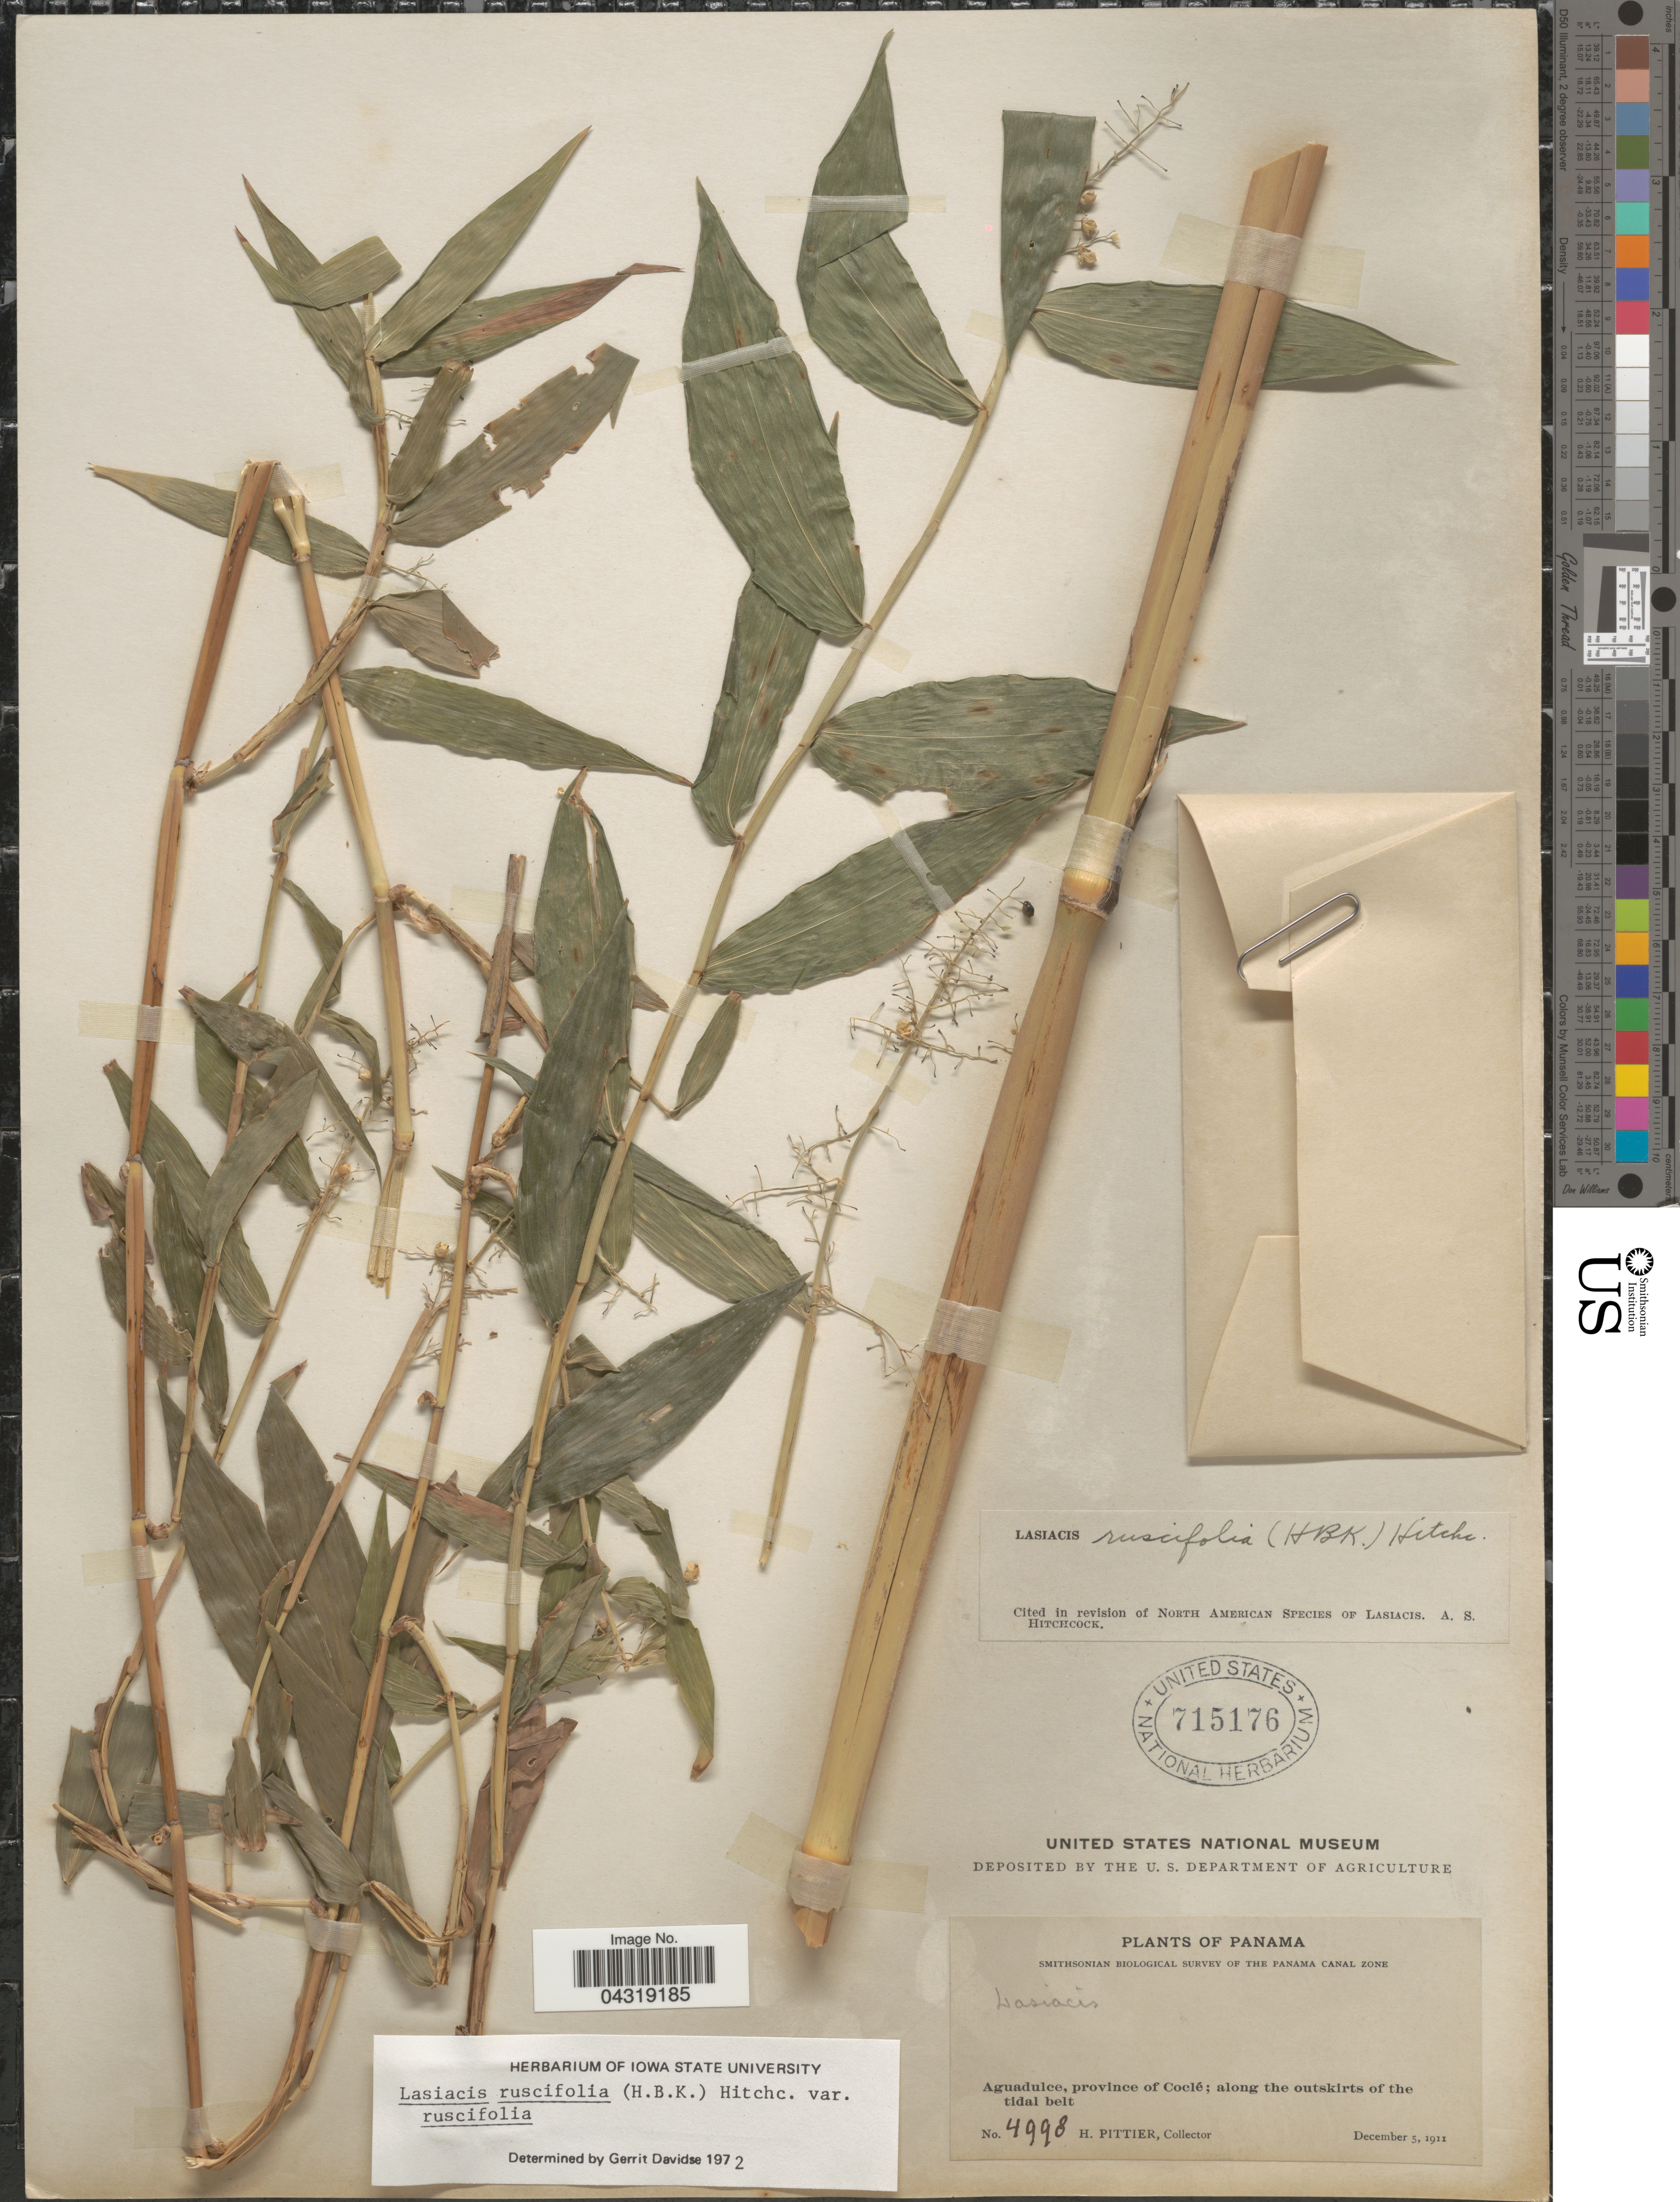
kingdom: Plantae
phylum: Tracheophyta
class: Liliopsida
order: Poales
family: Poaceae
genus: Lasiacis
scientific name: Lasiacis ruscifolia var. velutina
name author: (Swallen) Davidse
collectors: H. F. Pittier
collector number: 4998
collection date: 1911-12-05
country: Panama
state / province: Cocle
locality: Smithsonian Biological Survey of the Panama Canal Zone. Aguadulce; along the outskirts of the tidal belt.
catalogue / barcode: US 715176